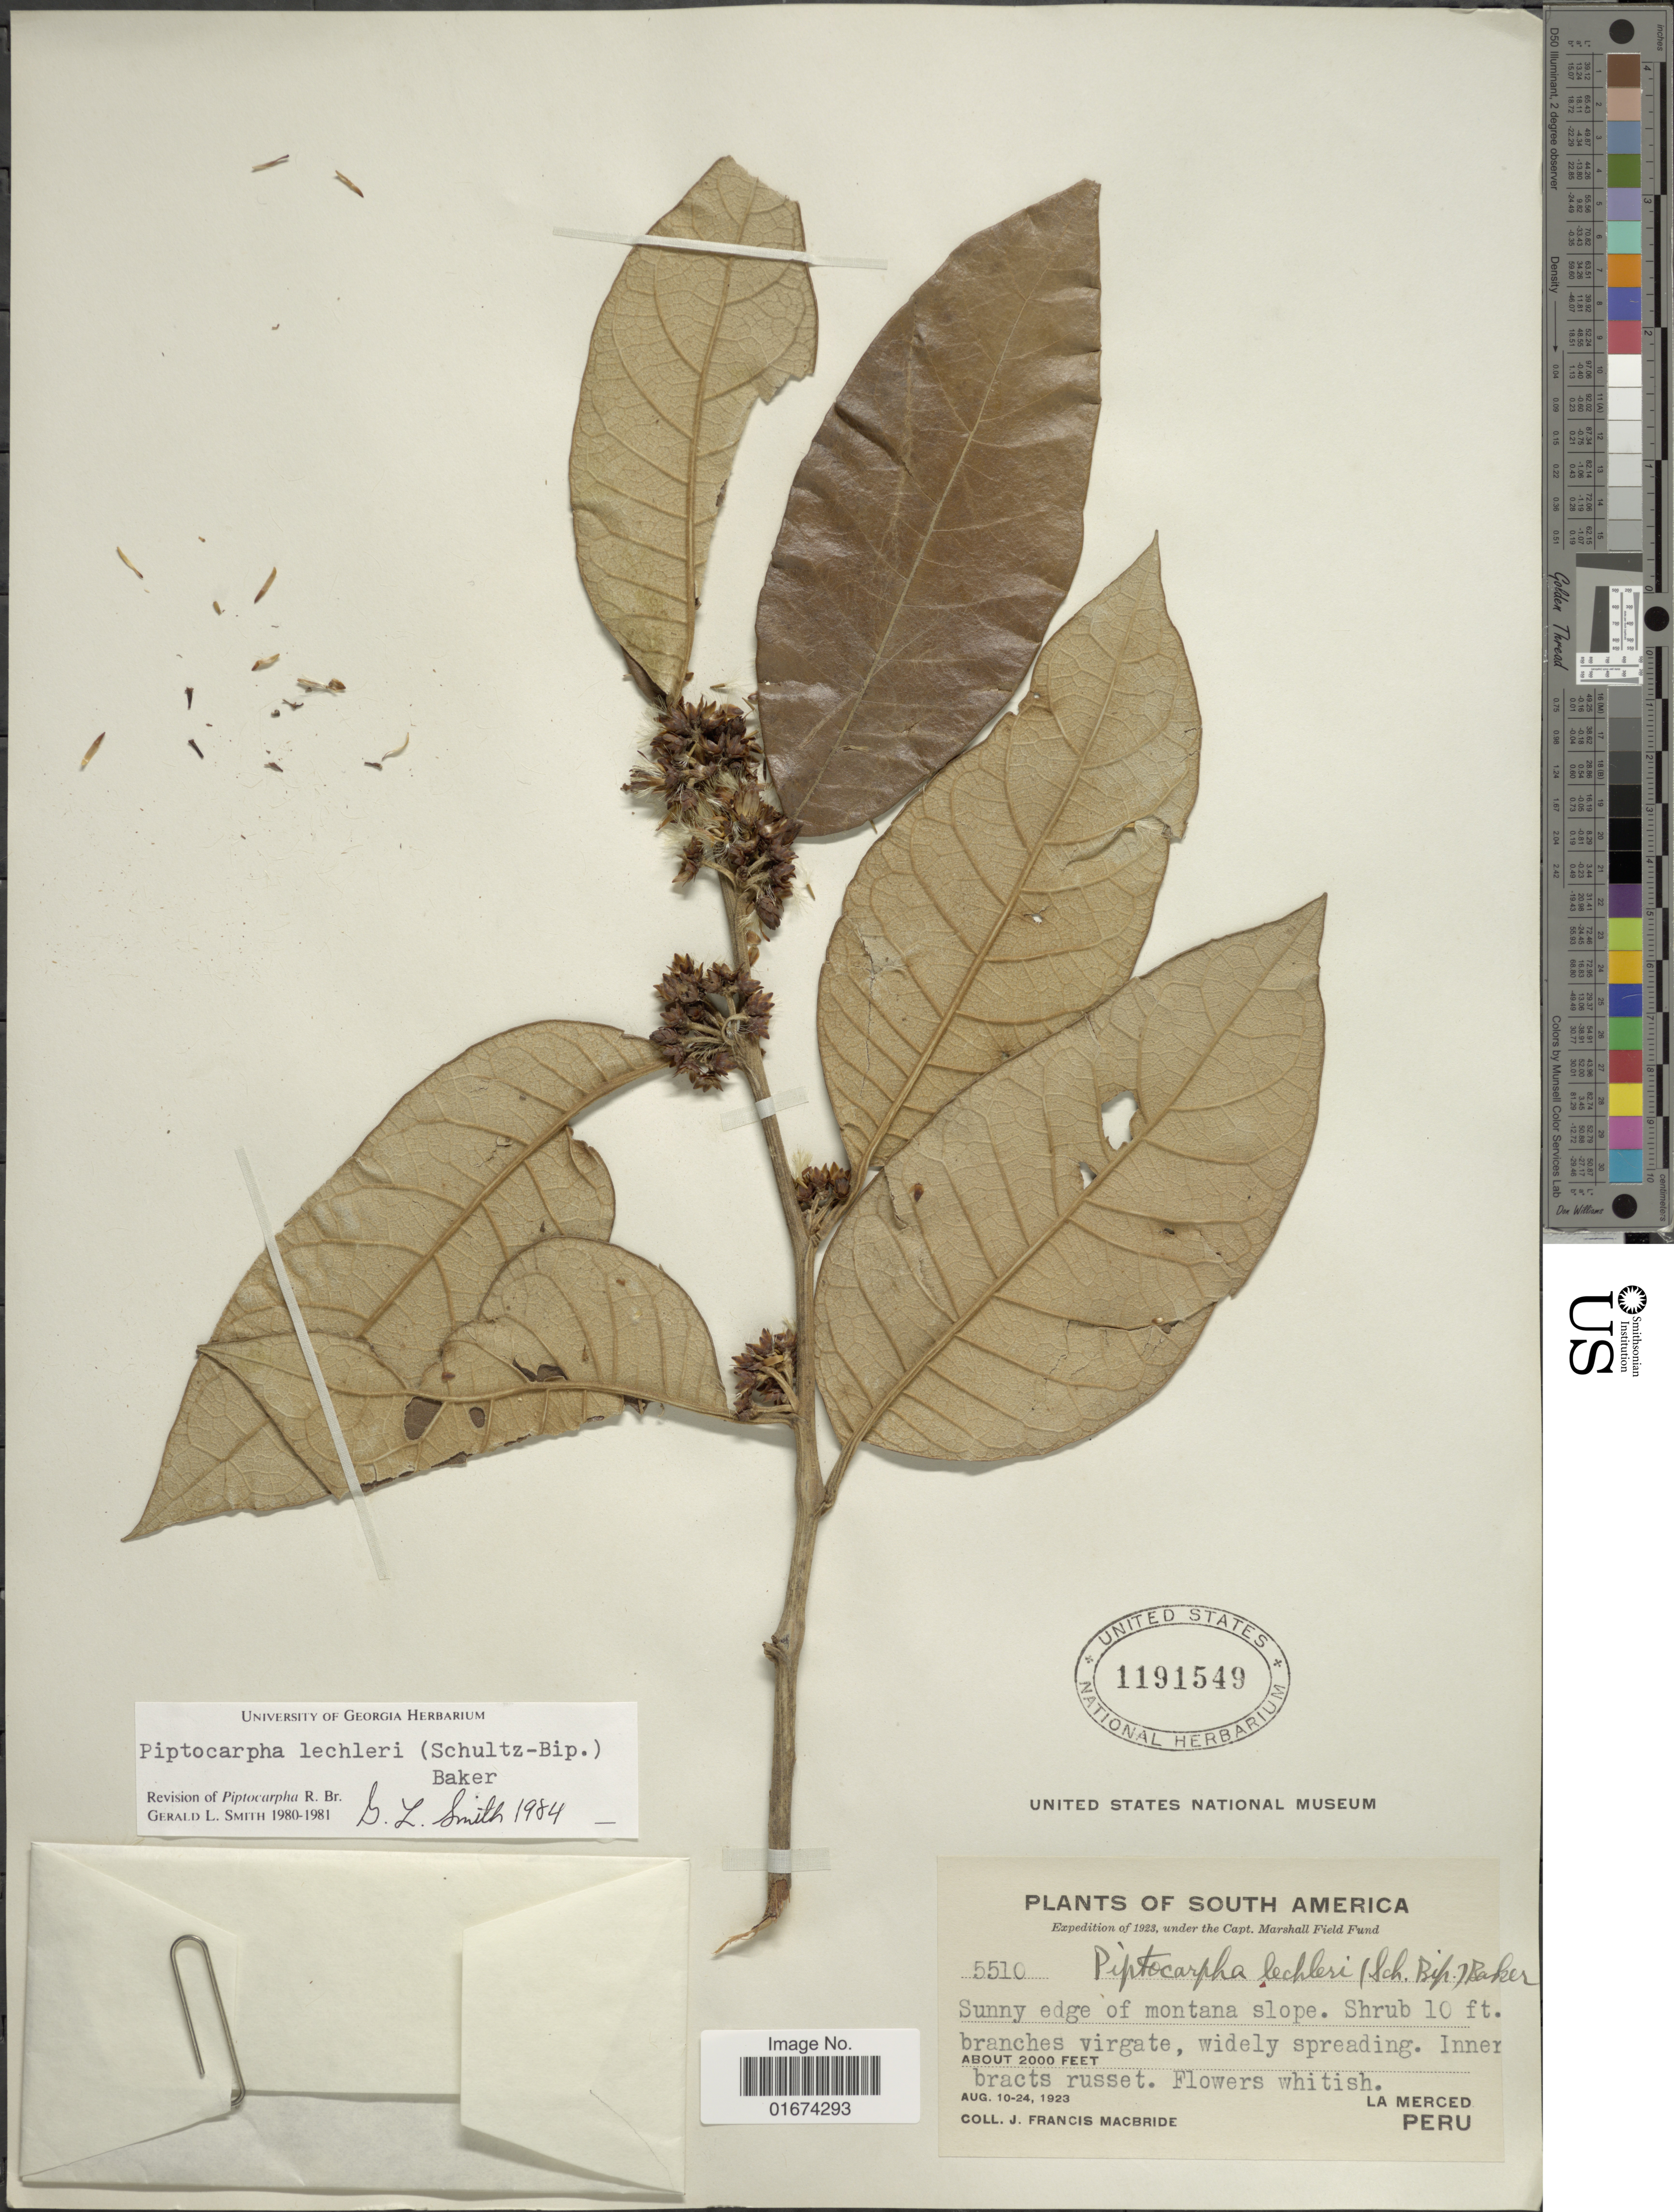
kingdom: Plantae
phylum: Tracheophyta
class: Magnoliopsida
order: Asterales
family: Asteraceae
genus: Piptocarpha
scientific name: Piptocarpha lechleri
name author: (Sch. Bip.) Baker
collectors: J. F. Macbride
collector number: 5510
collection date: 1923-08-10/1923-08-24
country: Peru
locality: Sunny edge of montana slope. La Meced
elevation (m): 610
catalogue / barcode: US 1191549